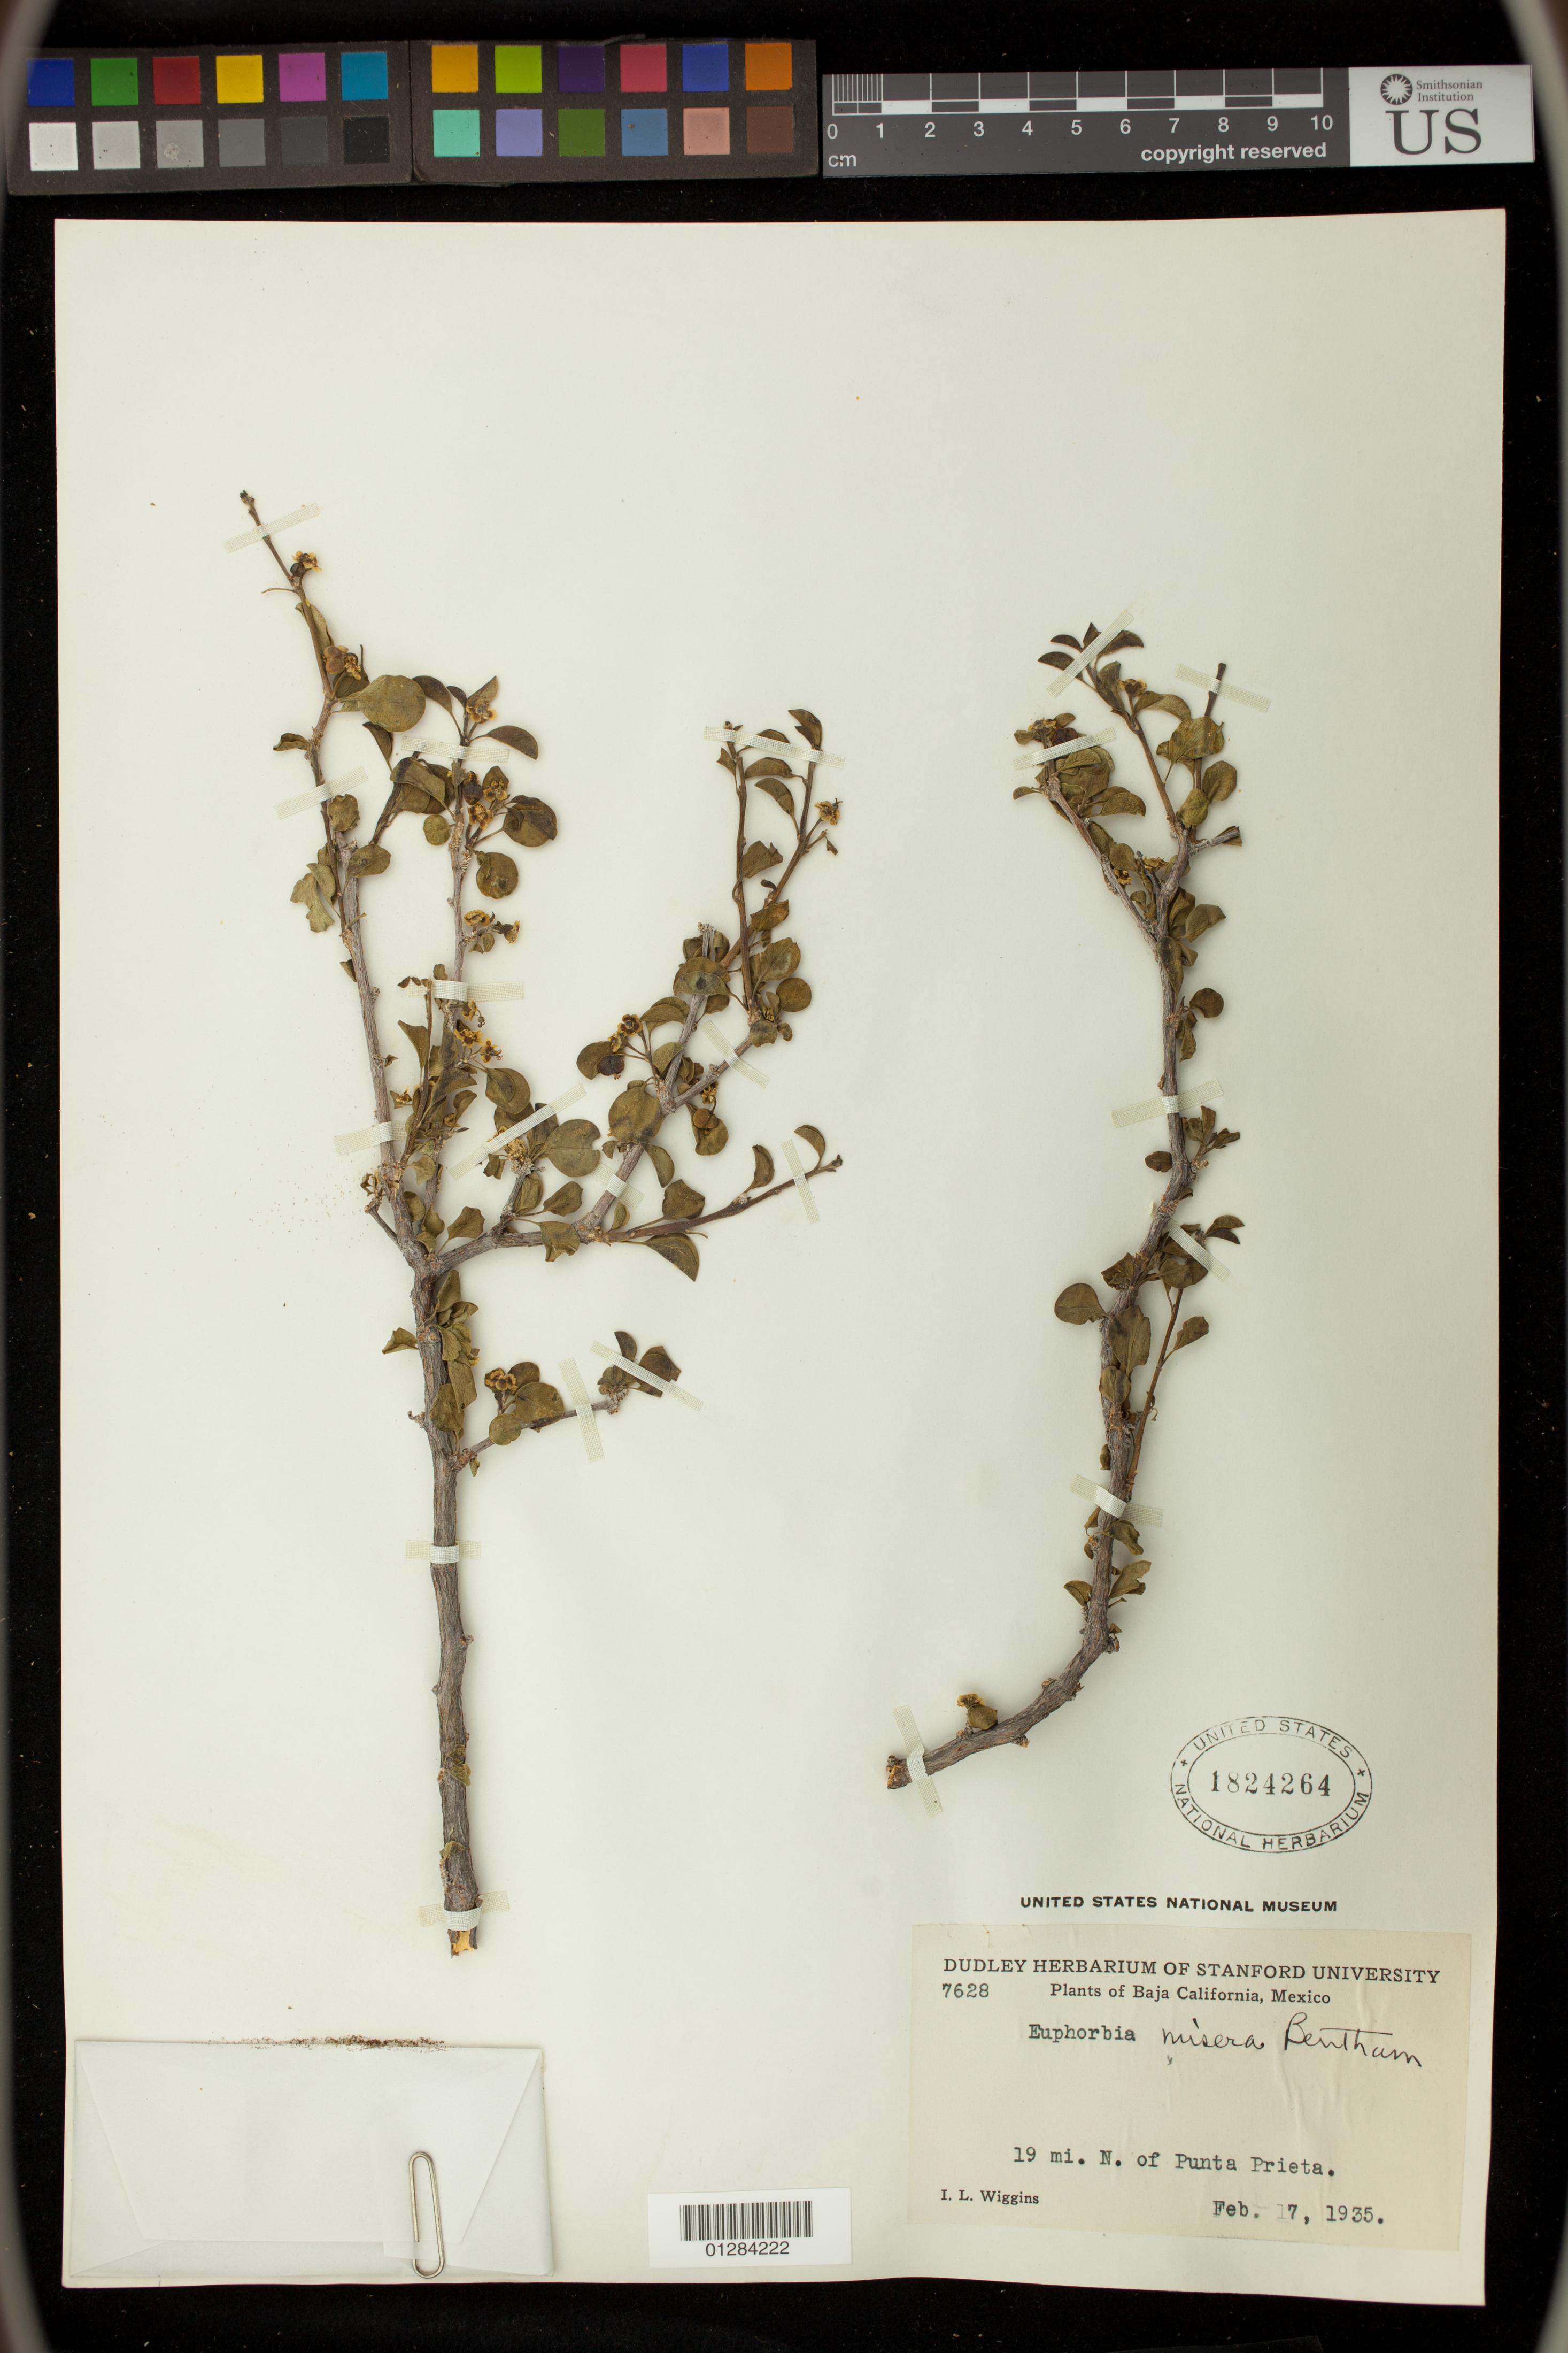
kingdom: Plantae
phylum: Tracheophyta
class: Magnoliopsida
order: Malpighiales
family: Euphorbiaceae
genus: Euphorbia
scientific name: Euphorbia misera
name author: Benth.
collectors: I. L. Wiggins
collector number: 7628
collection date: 1935-02-17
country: Mexico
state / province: Baja California Norte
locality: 19 mi. N of Punta Prieta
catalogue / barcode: US 1824264